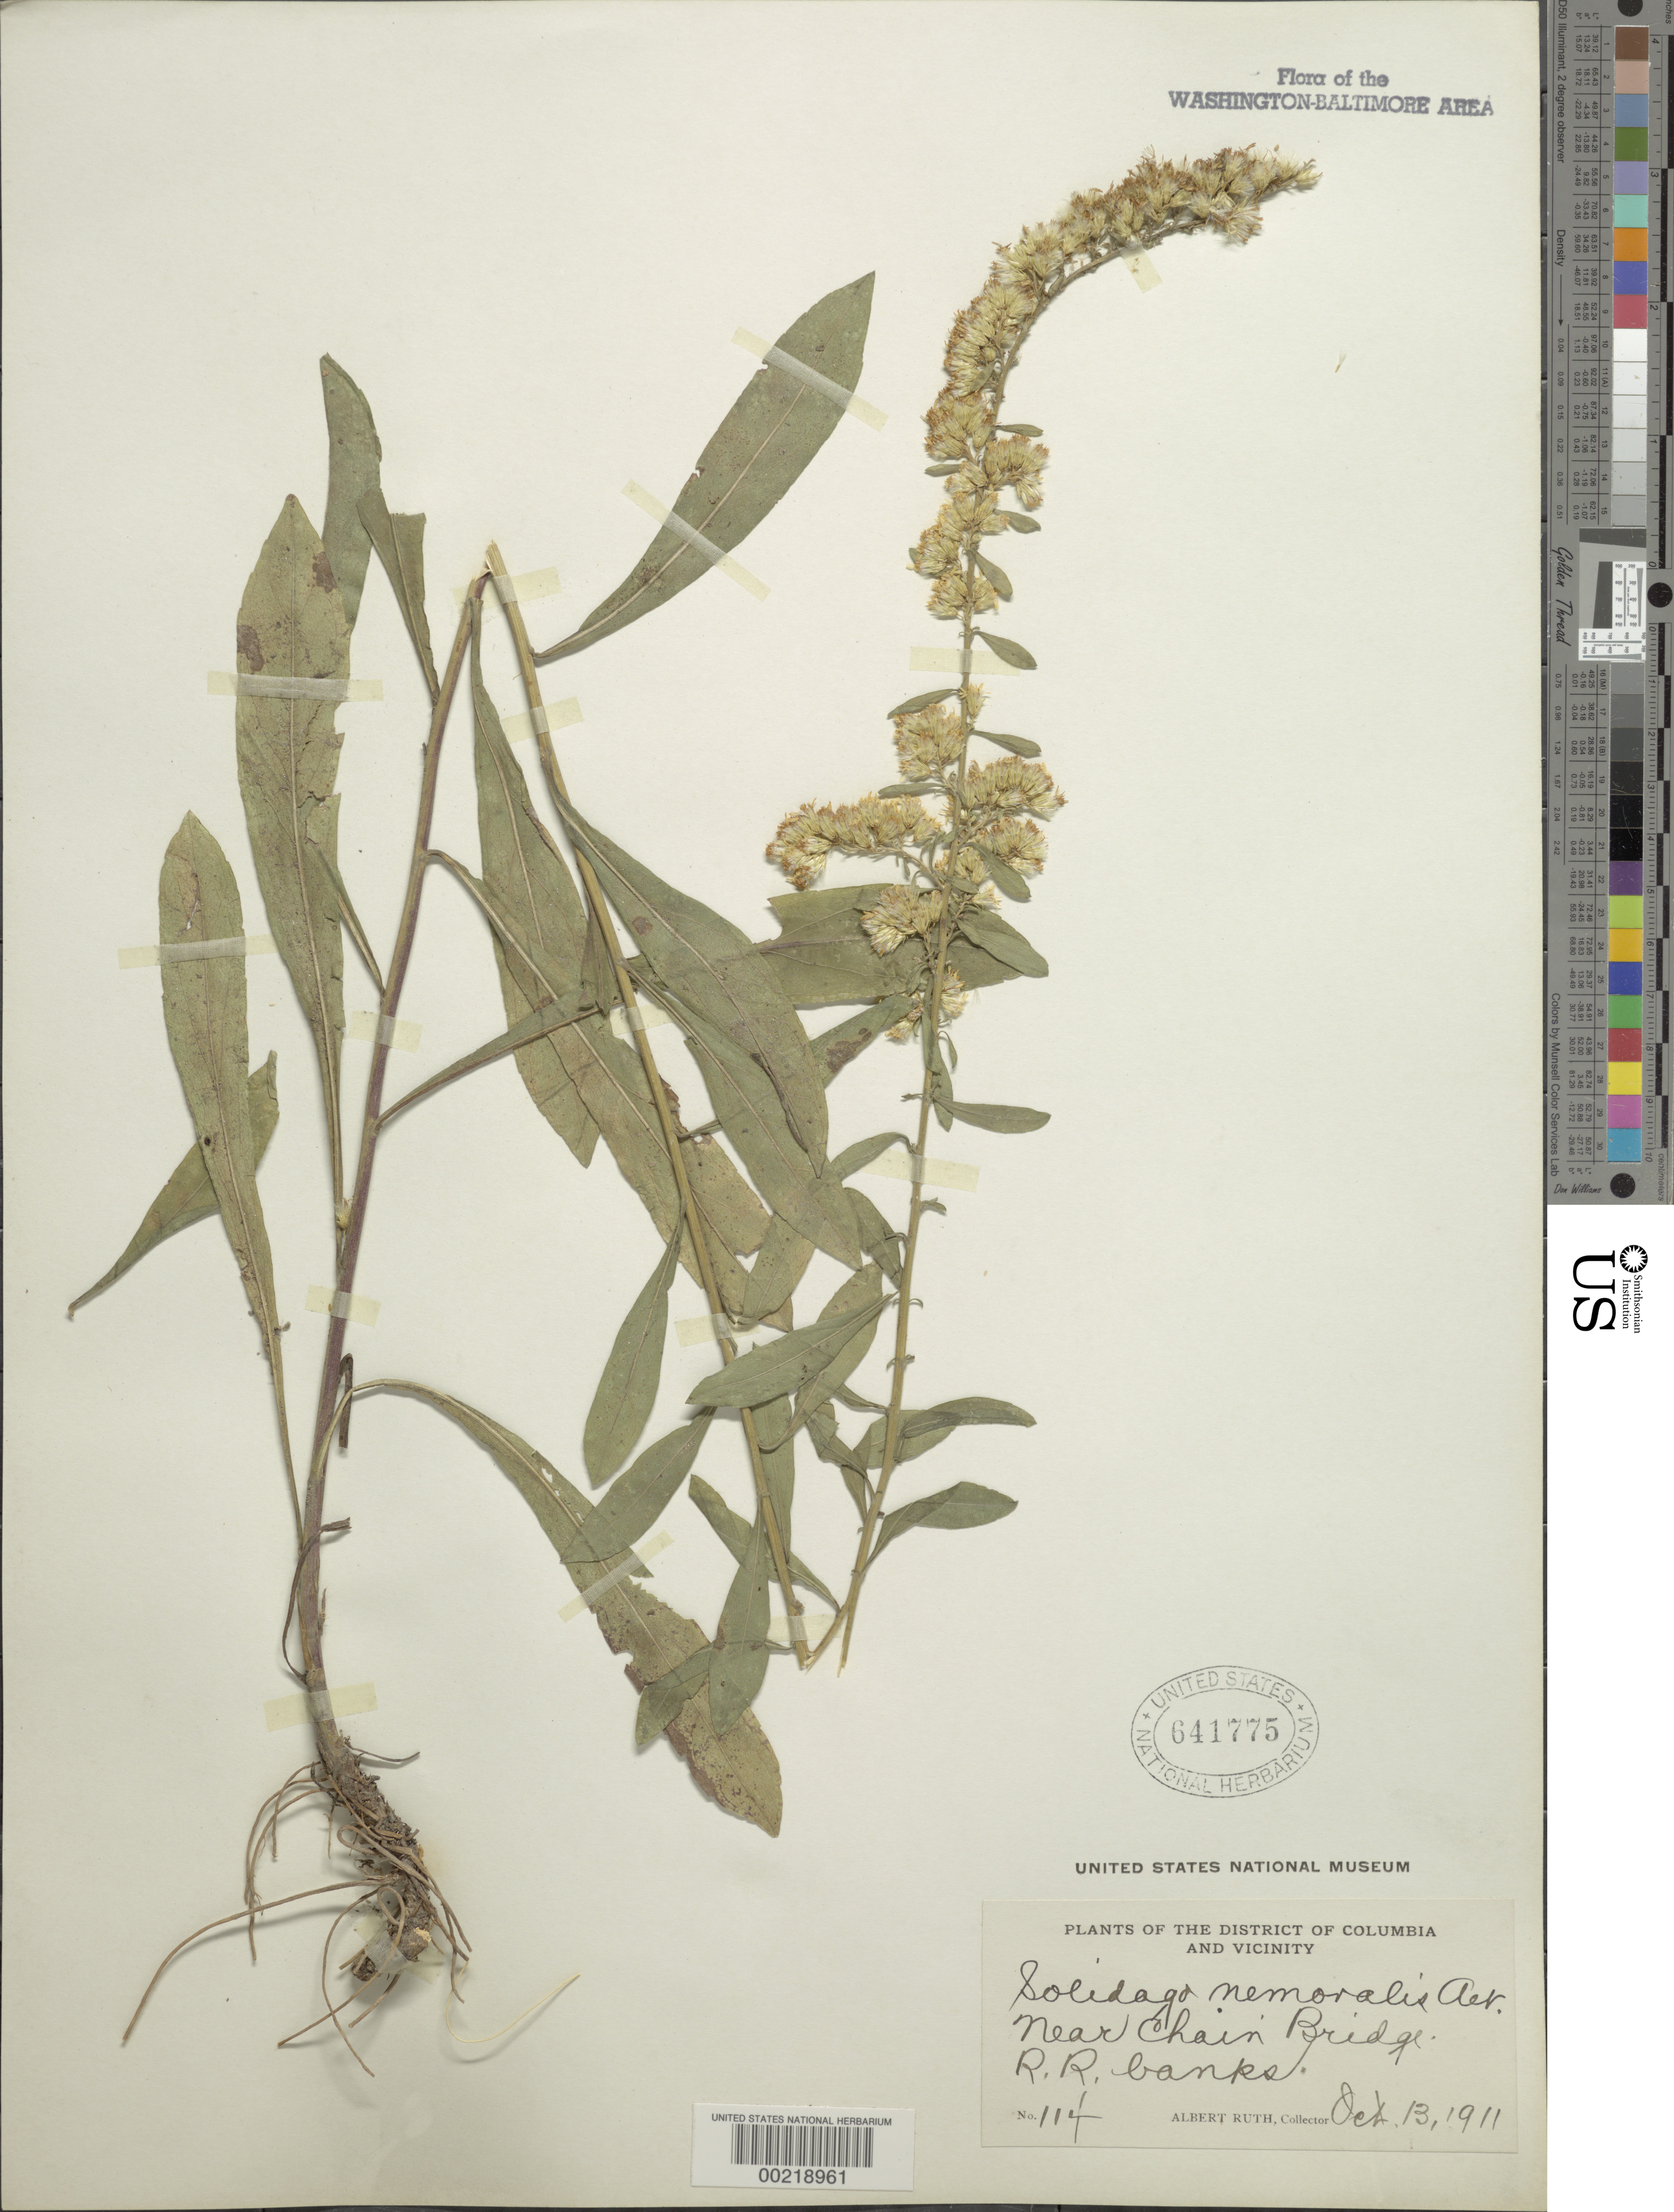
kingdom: Plantae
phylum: Tracheophyta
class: Magnoliopsida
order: Asterales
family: Asteraceae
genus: Solidago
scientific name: Solidago nemoralis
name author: Aiton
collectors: A. Ruth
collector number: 114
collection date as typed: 13 Oct 1911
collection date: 1911-10-13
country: United States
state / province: District of Columbia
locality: Near Chain Bridge C. & O. Canal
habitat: Railroad bank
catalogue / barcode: US 641775